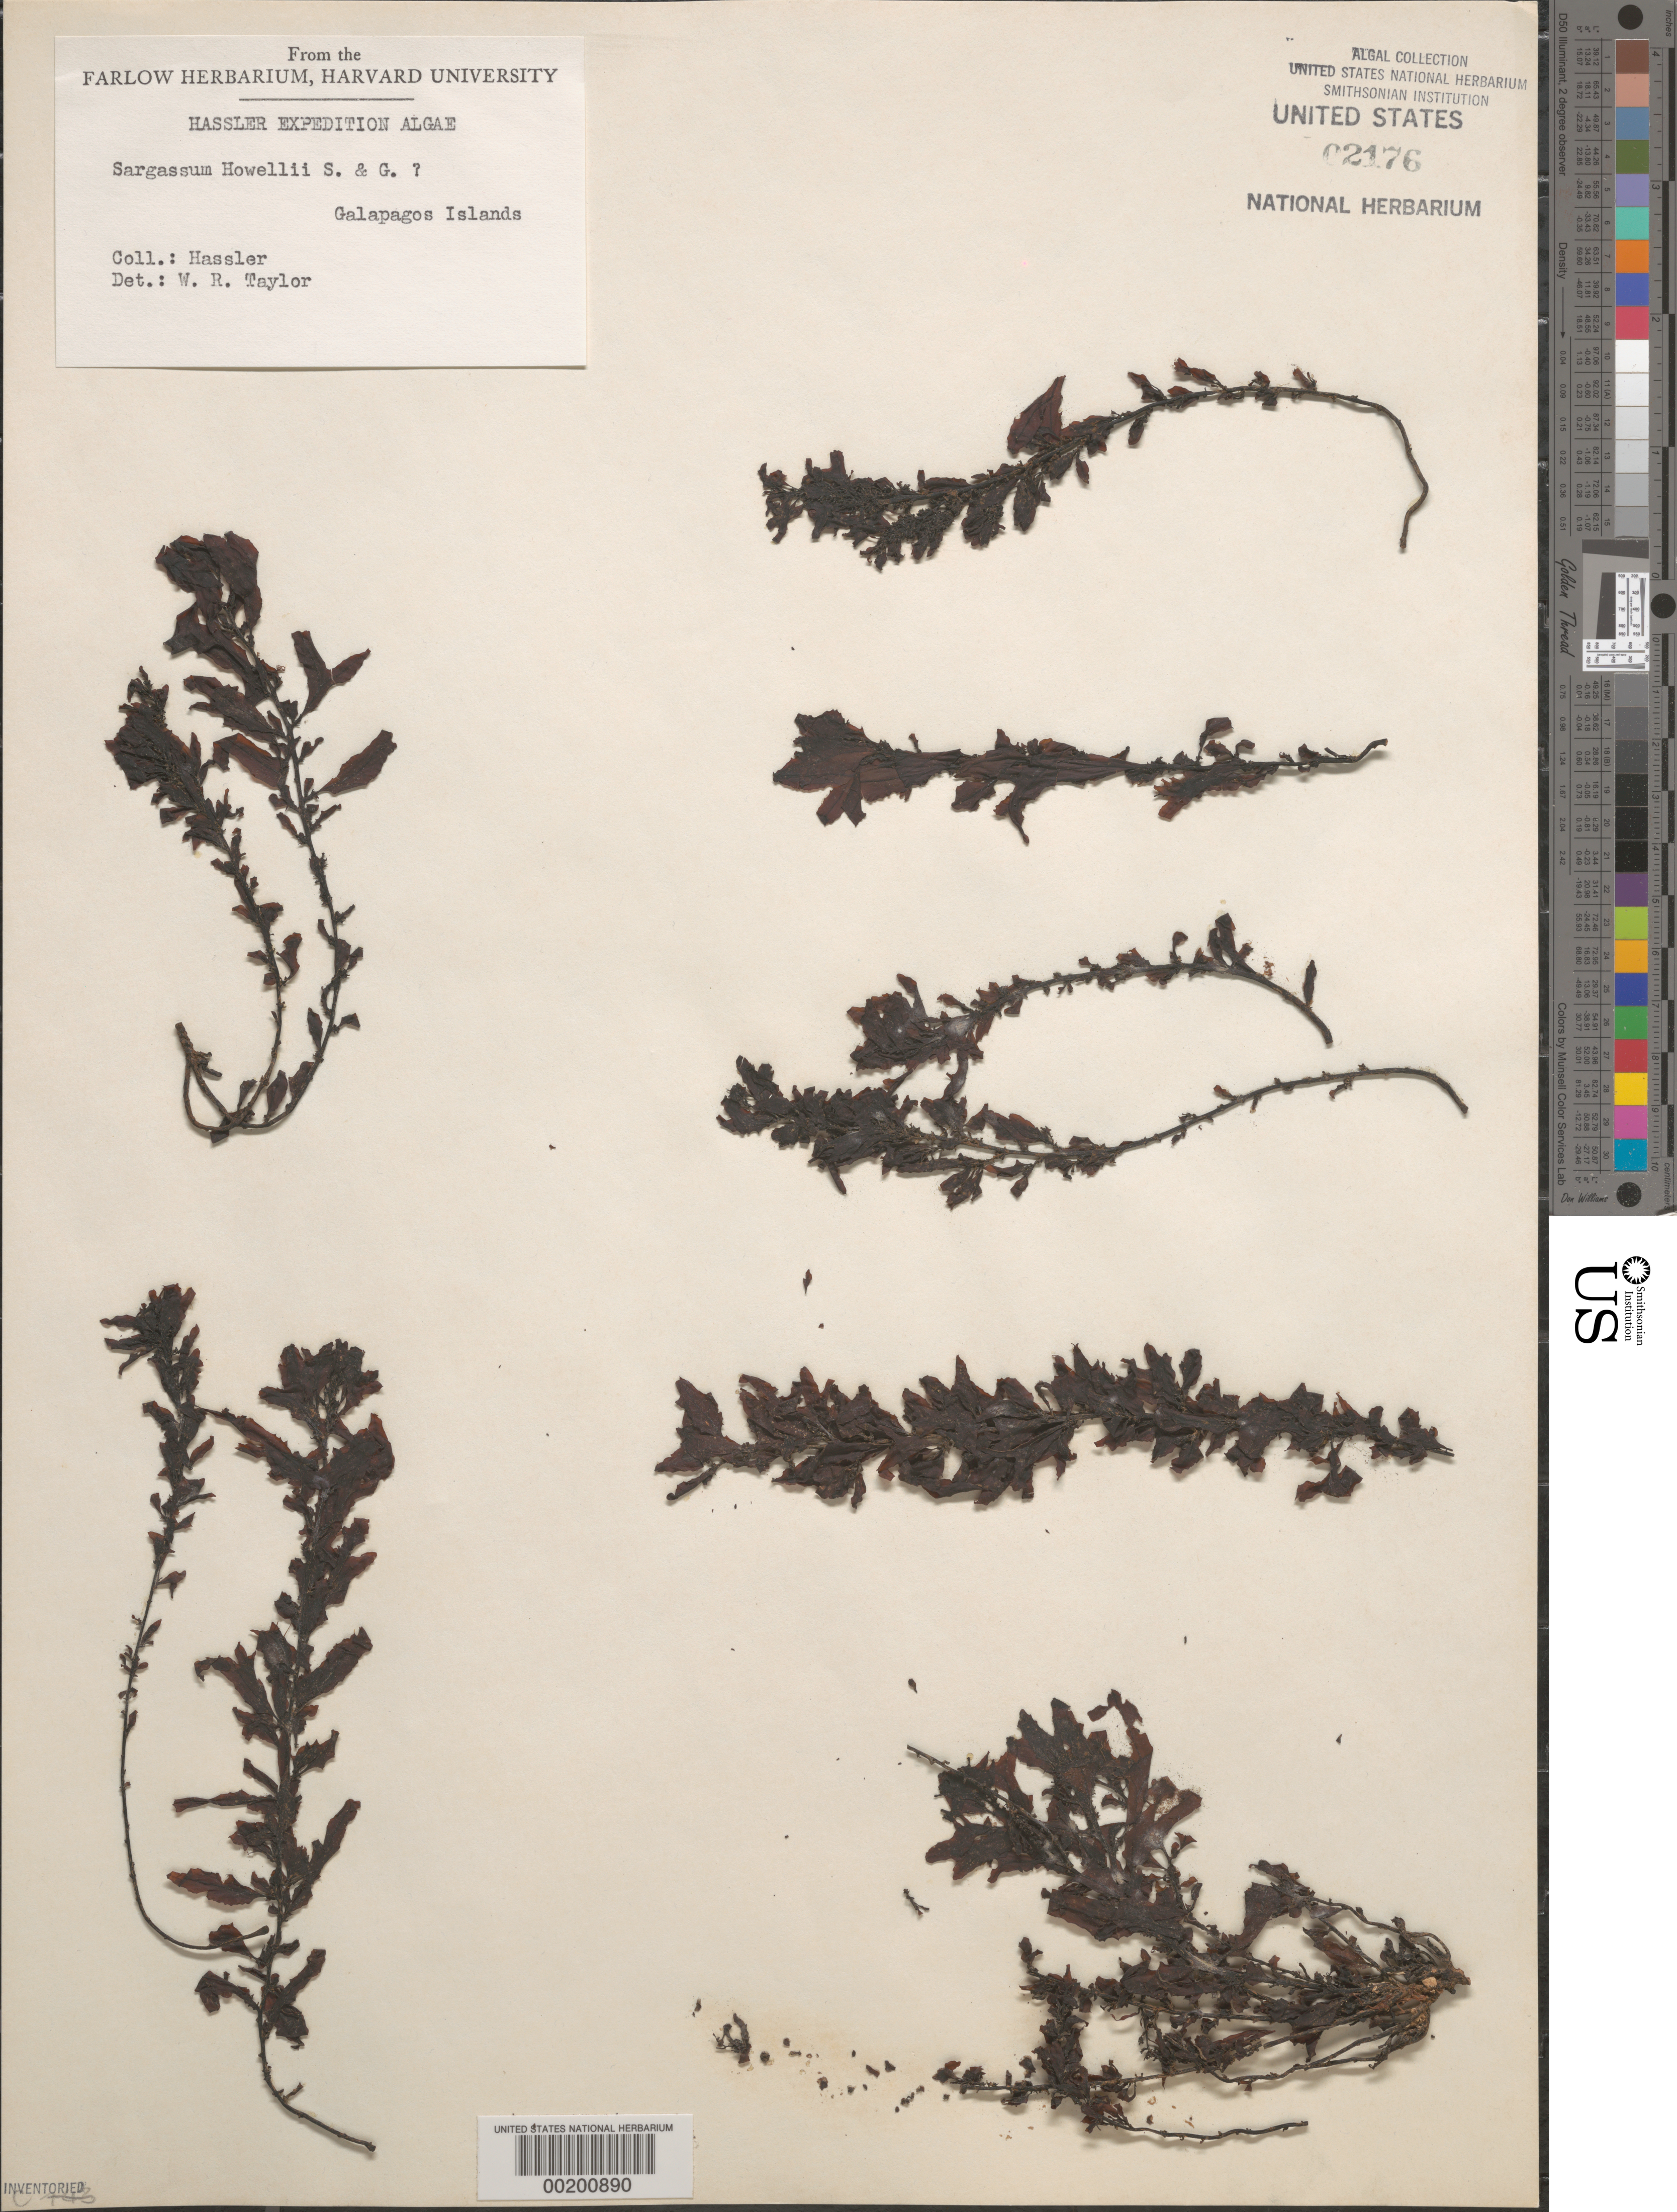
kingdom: Chromista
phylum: Ochrophyta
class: Phaeophyceae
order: Fucales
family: Sargassaceae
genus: Sargassum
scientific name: Sargassum howellii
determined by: Taylor, William R.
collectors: T. Hill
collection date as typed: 1872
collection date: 1872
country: Ecuador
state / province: Colón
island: Galápagos Is.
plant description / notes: Hassler Expedition, 1871-1872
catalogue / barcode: US 2176